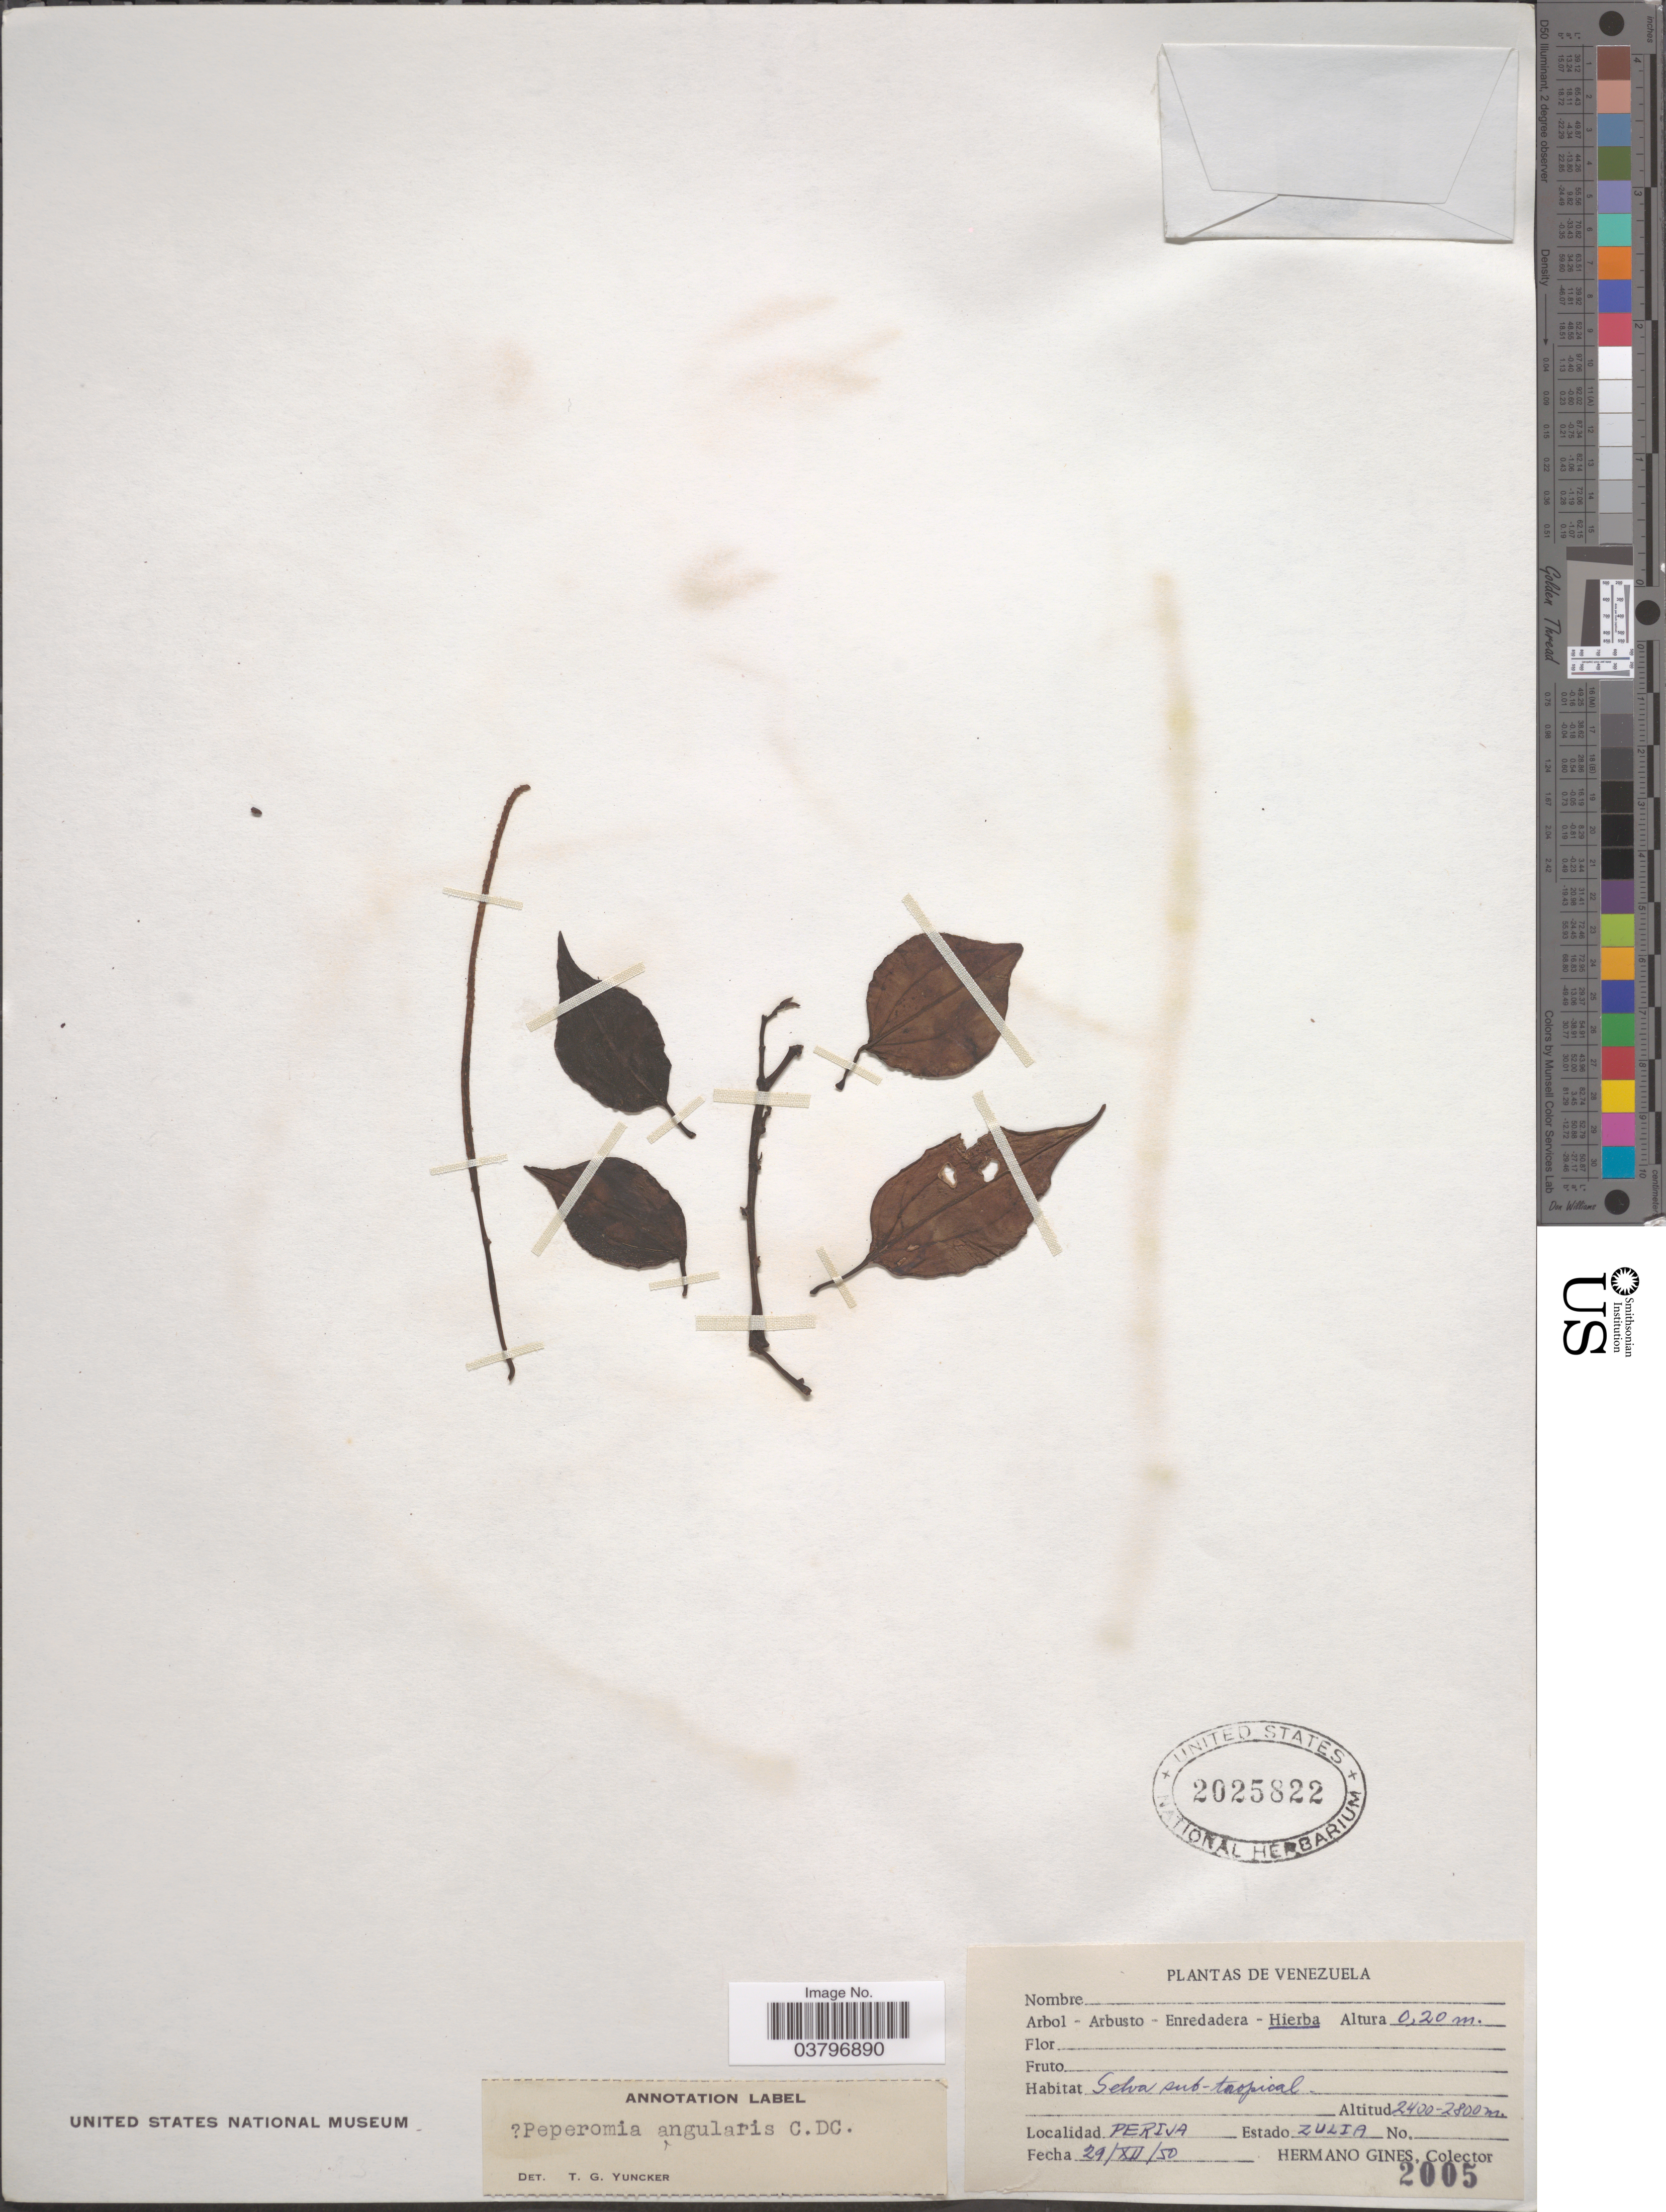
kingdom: Plantae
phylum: Tracheophyta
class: Magnoliopsida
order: Piperales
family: Piperaceae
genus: Peperomia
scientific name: Peperomia angularis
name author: C. DC.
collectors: Bro. Gines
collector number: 2005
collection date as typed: Transcribed d/m/y: 29/12/50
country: Venezuela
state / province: Zulia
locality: Perija.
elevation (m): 2400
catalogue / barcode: US 2025822